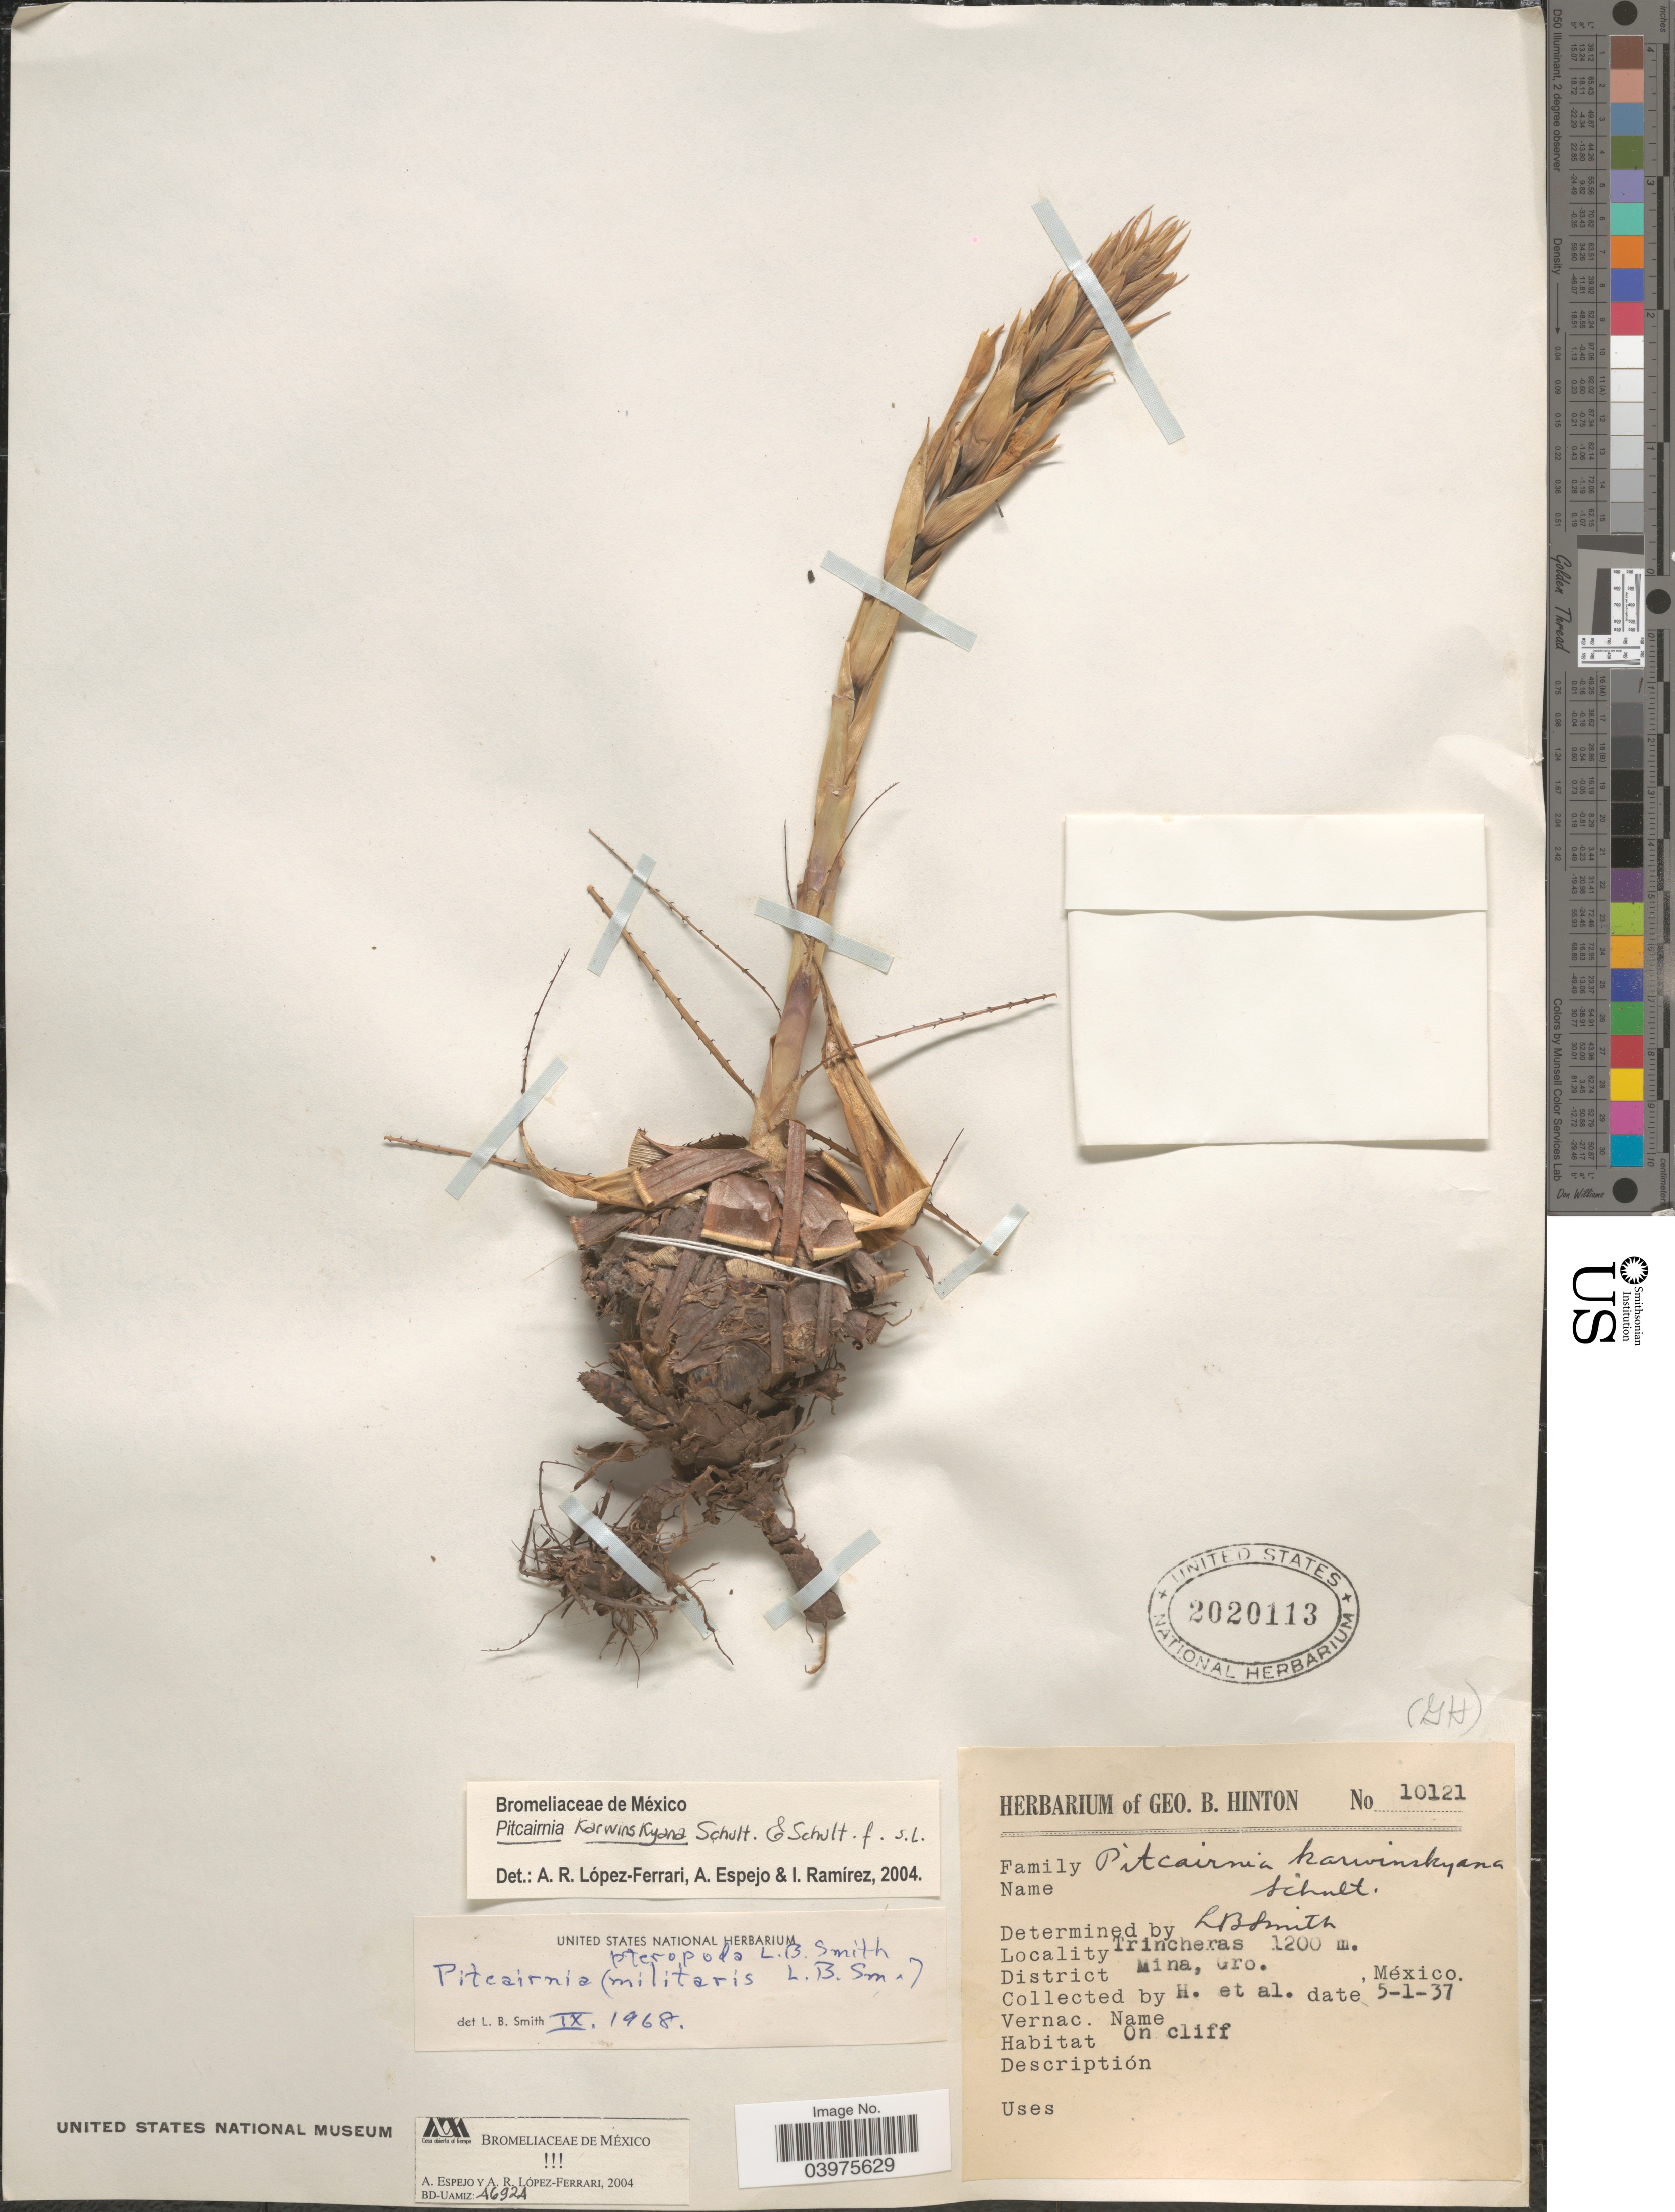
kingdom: Plantae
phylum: Tracheophyta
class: Liliopsida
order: Poales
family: Bromeliaceae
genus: Pitcairnia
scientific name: Pitcairnia karwinskyana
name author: Schult. & Schult. f.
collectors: G. B. Hinton & et al.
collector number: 10121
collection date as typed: Transcribed d/m/y: 5/1/37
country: Mexico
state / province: Guerrero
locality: Trincheras. District Mina.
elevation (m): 1200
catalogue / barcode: US 2020113